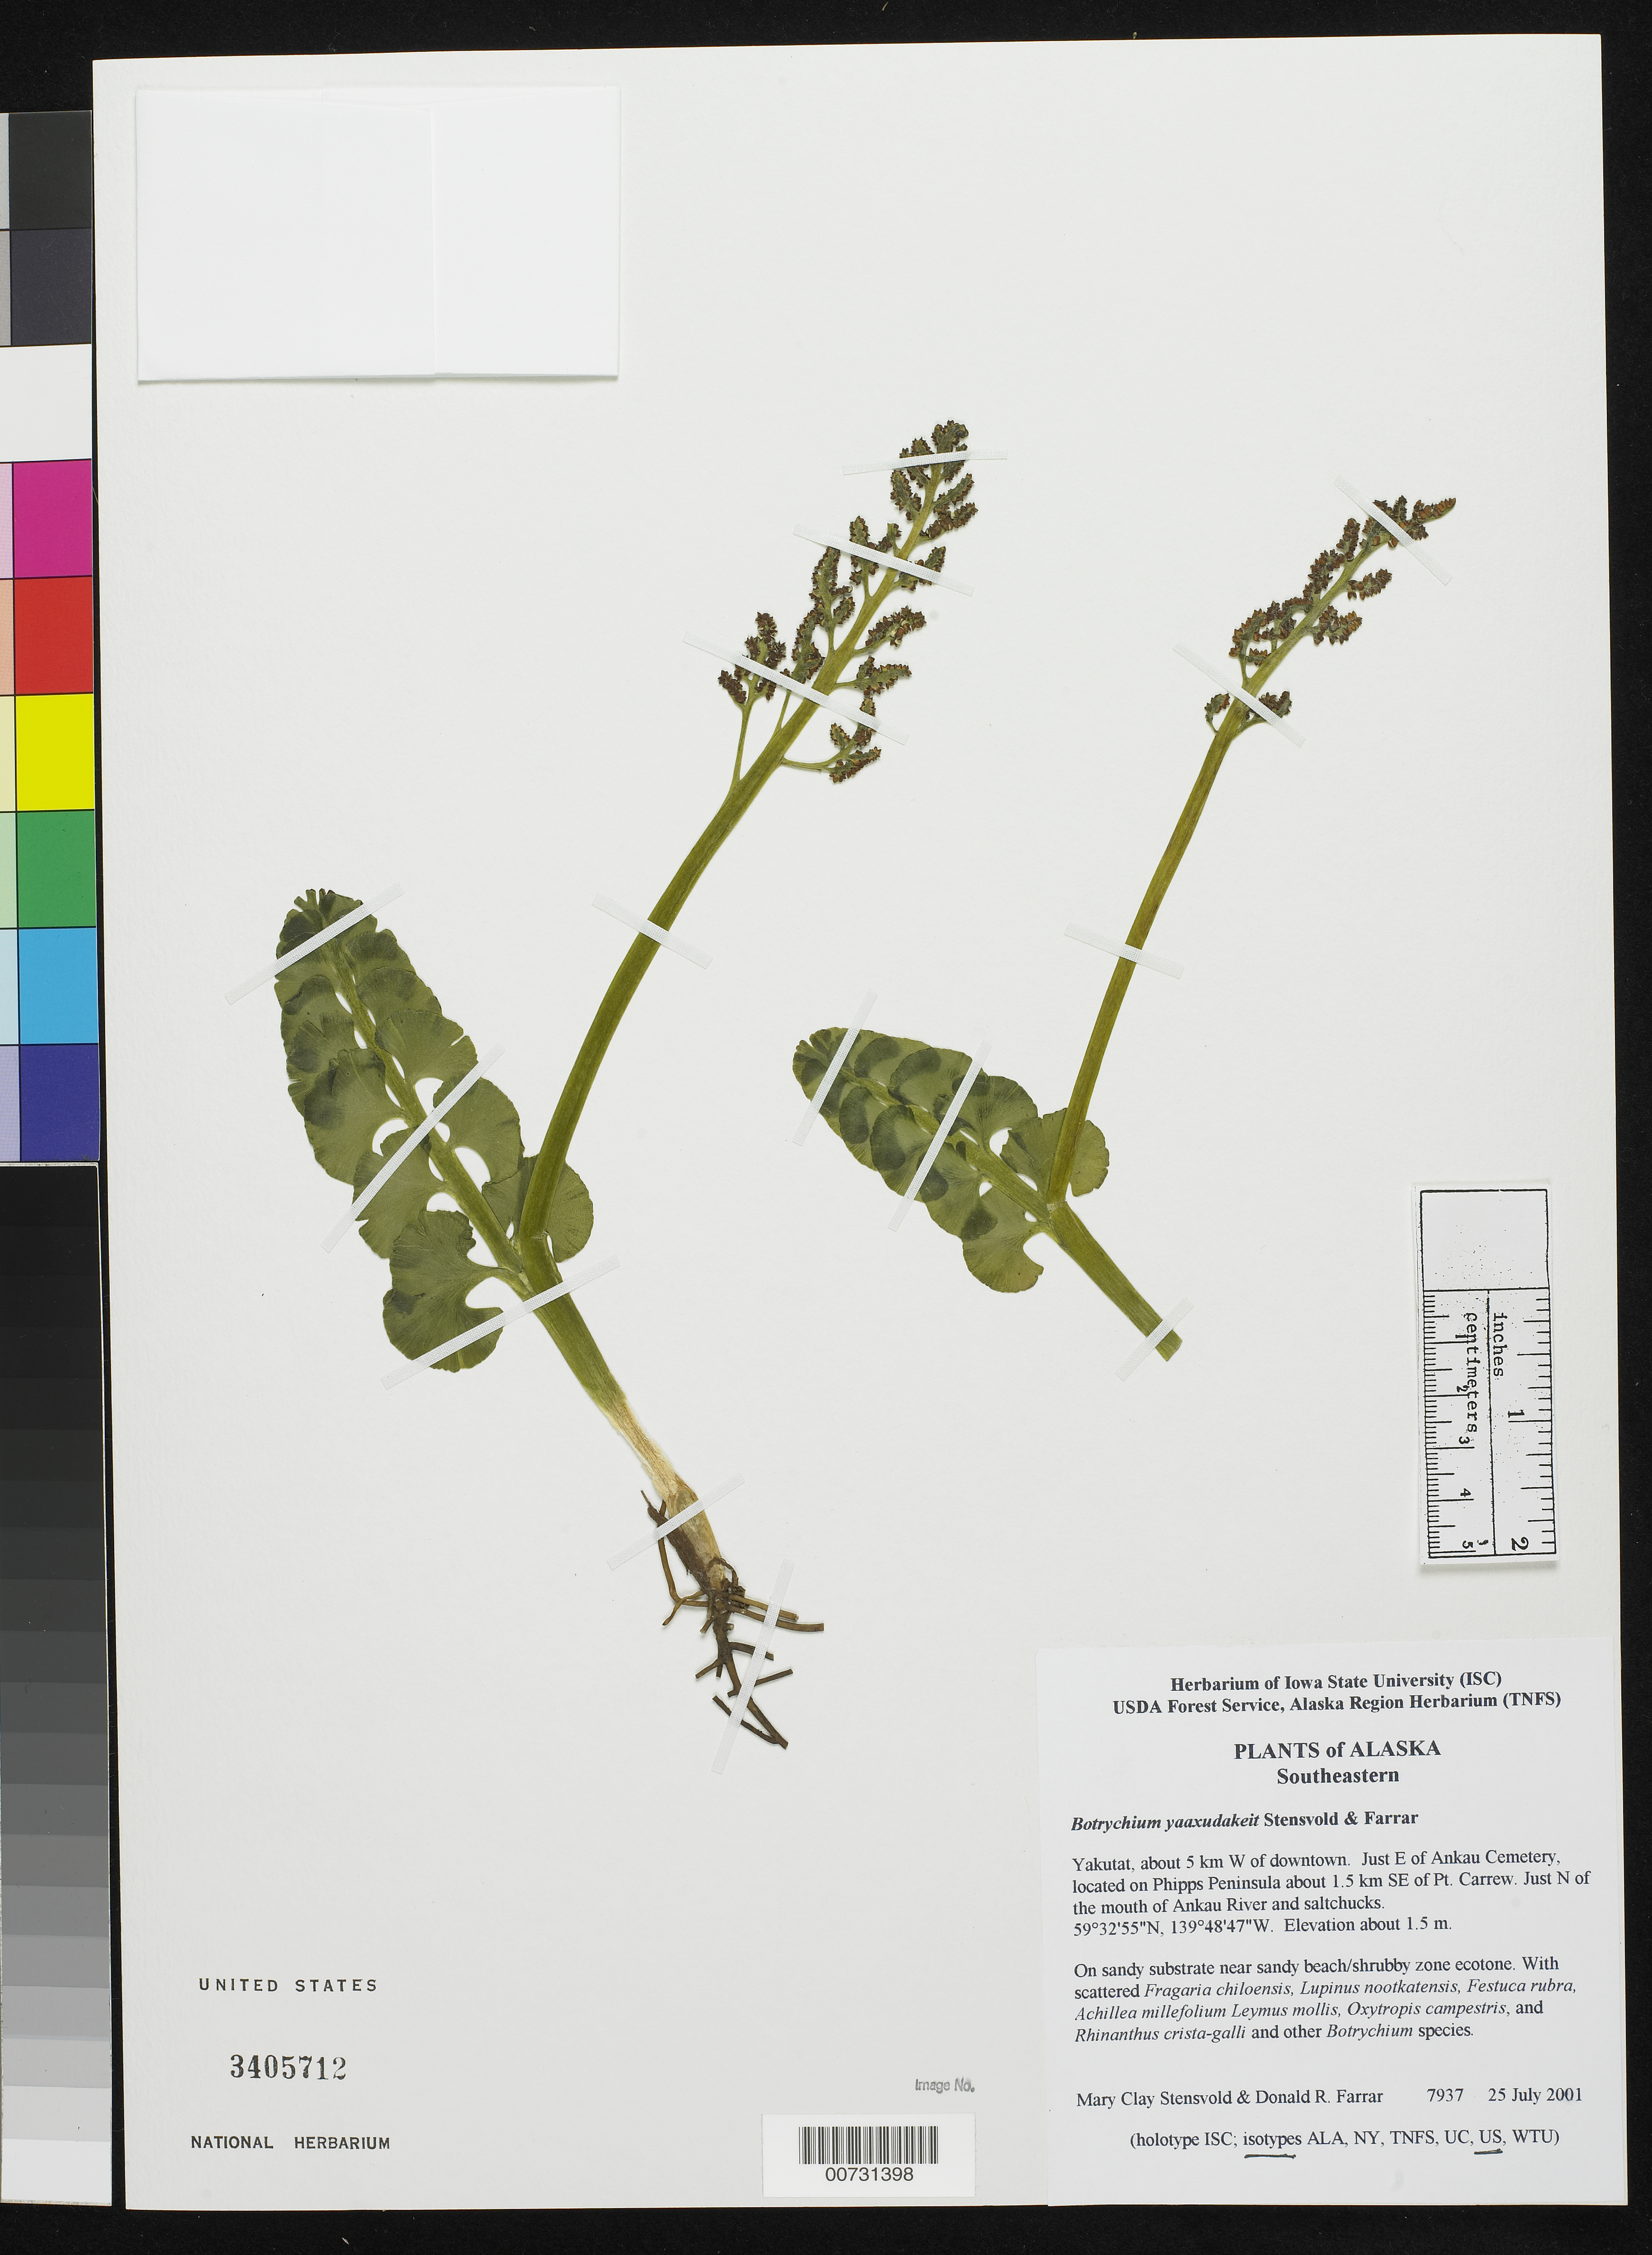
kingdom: Plantae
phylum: Tracheophyta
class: Polypodiopsida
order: Ophioglossales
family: Ophioglossaceae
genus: Botrychium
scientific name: Botrychium yaaxudakeit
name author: Stensvold & Farrar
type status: Isotype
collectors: M. Stensvold & D. R. Farrar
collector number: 7937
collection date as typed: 25 Jul 2001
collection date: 2001-07-25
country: United States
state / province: Alaska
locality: Yakutat, about 5 km W of downtown. Just E of Ankau Cemetery, located on Phipps Peninsula about 1.5 km SE of Pt. Carrew. Just N of the mouth of Ankau River and saltchucks.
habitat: On sandy substrate near sandy beach/shrubby zone ecotone.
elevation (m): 1.5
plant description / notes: Holotype at ISC.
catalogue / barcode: US 3405712